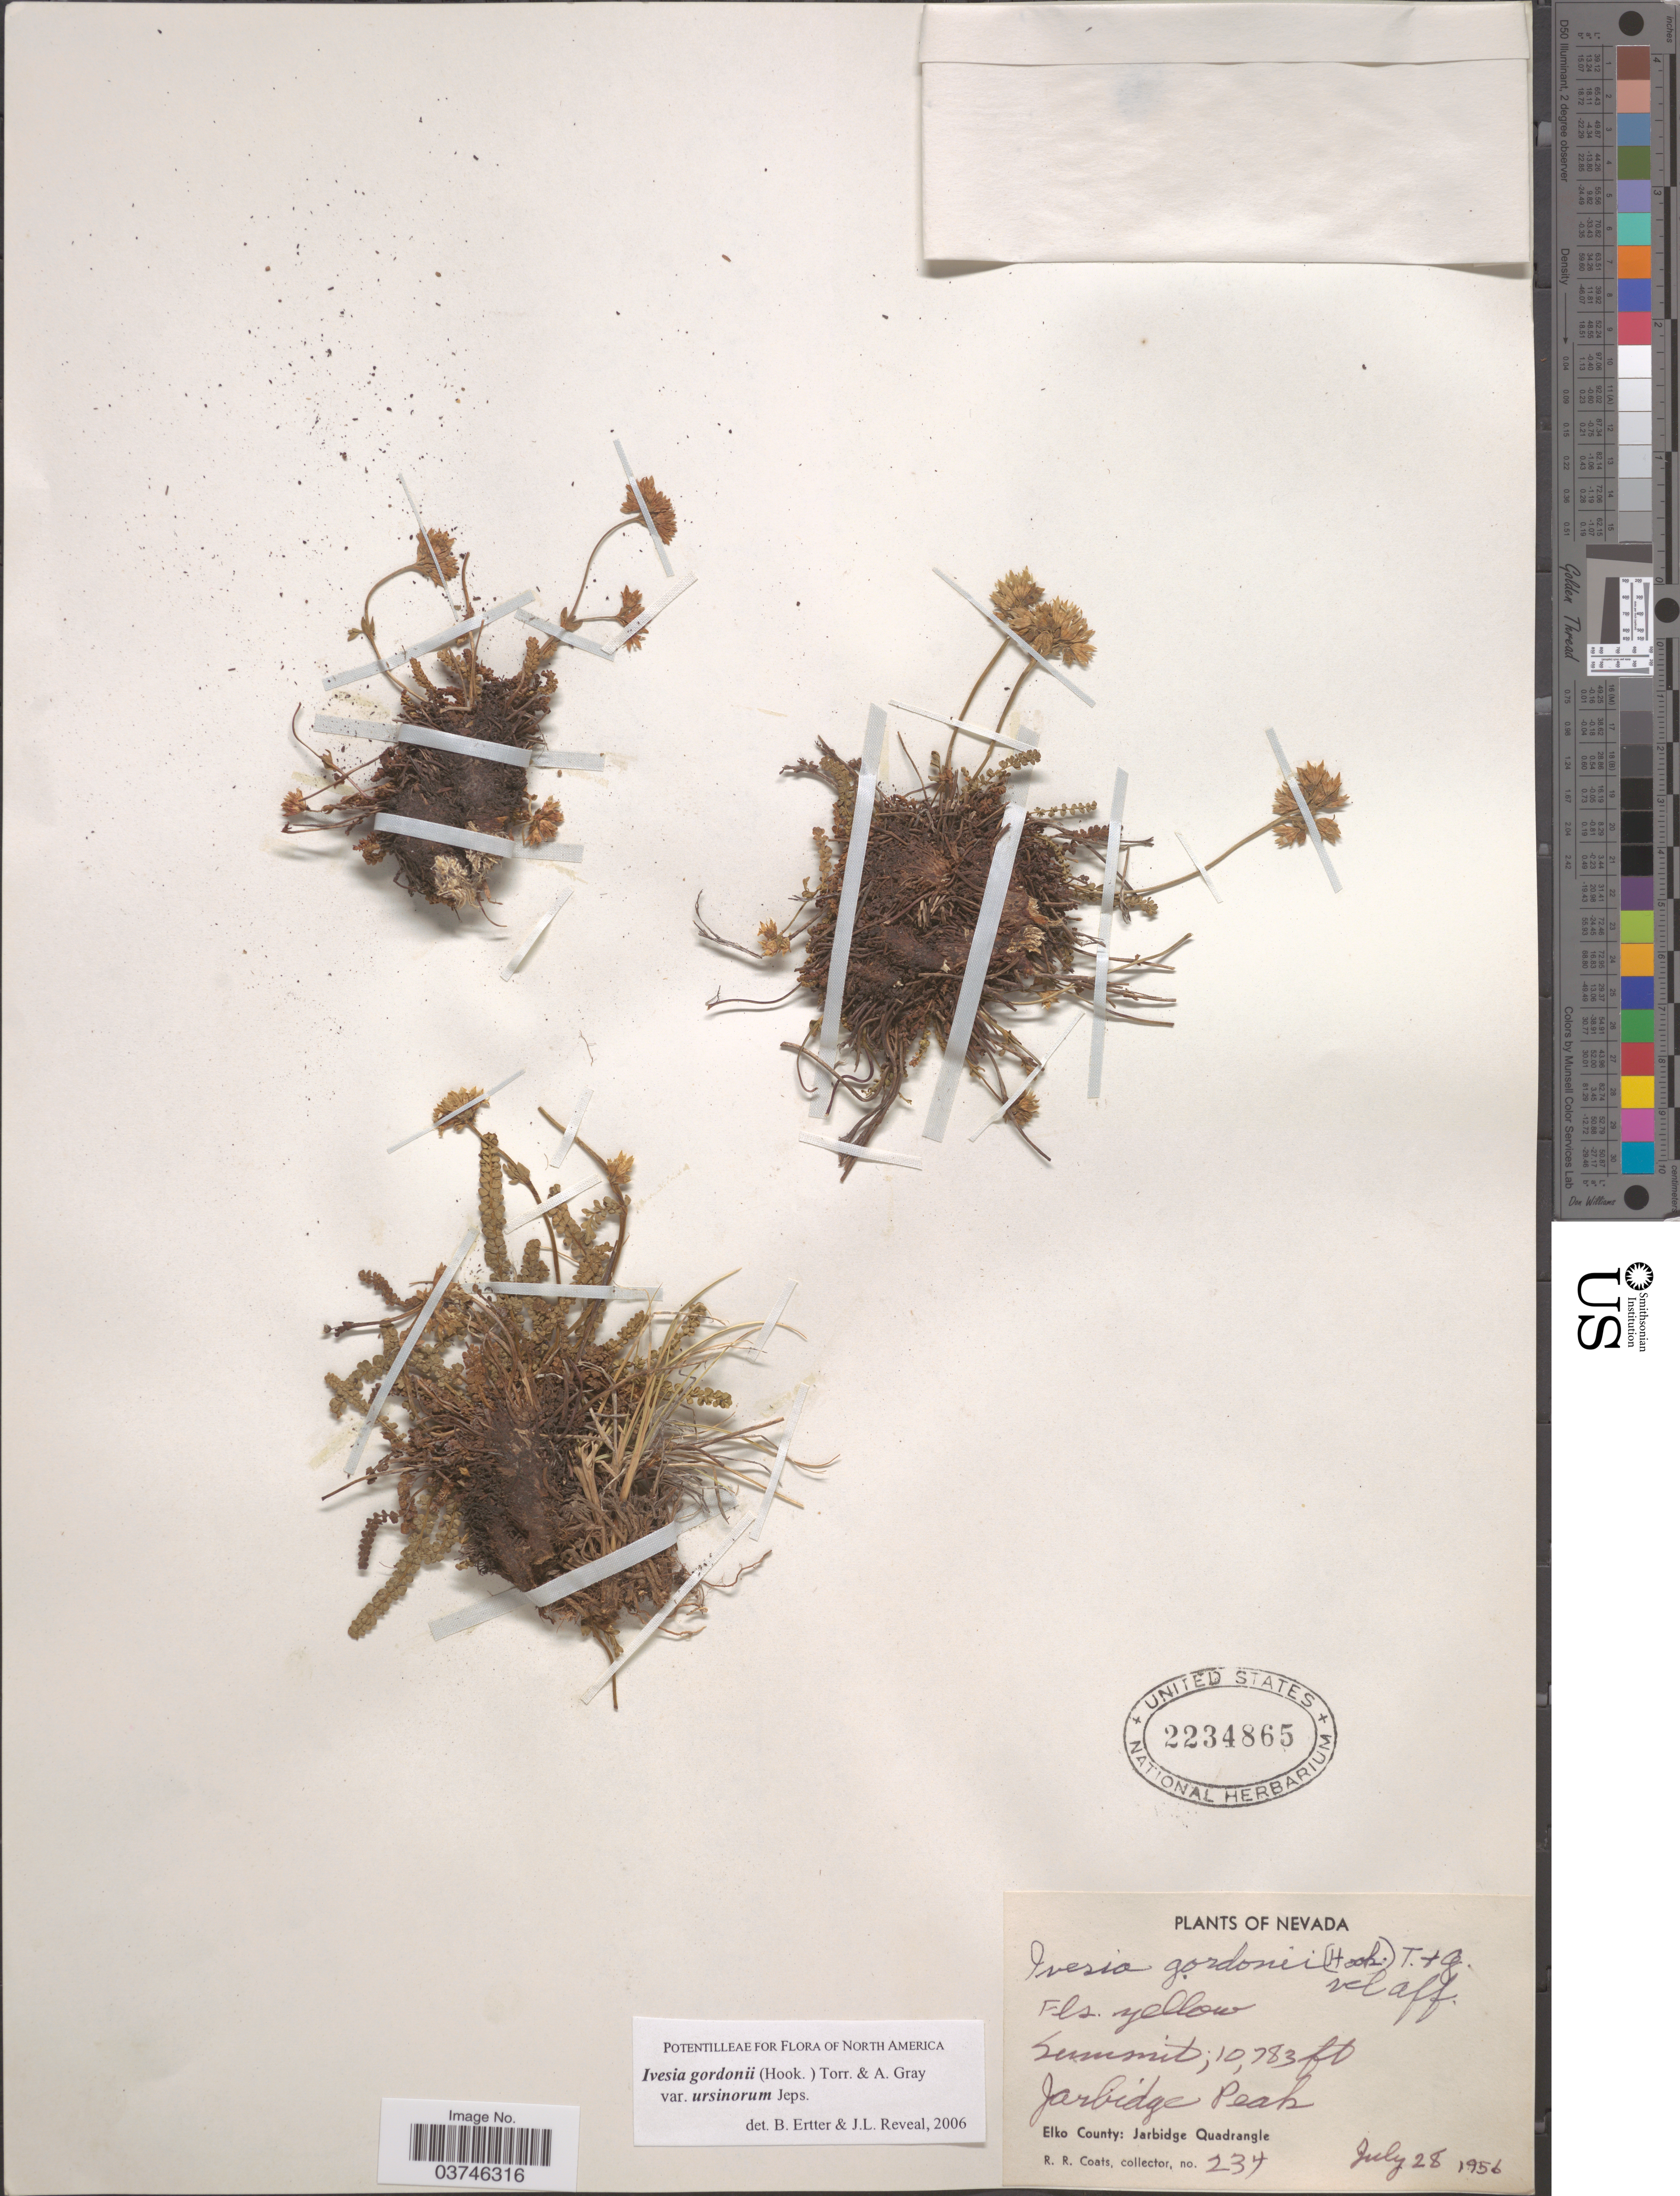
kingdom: Plantae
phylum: Tracheophyta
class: Magnoliopsida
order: Rosales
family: Rosaceae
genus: Potentilla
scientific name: Potentilla gordonii var. usinorum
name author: Jeps.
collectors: R. Coats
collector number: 234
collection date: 1956-07-28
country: United States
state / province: Nevada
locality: Jarbidge Peak. Elko County: Jarbidge Quadrangle.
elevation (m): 3287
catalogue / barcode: US 2234865